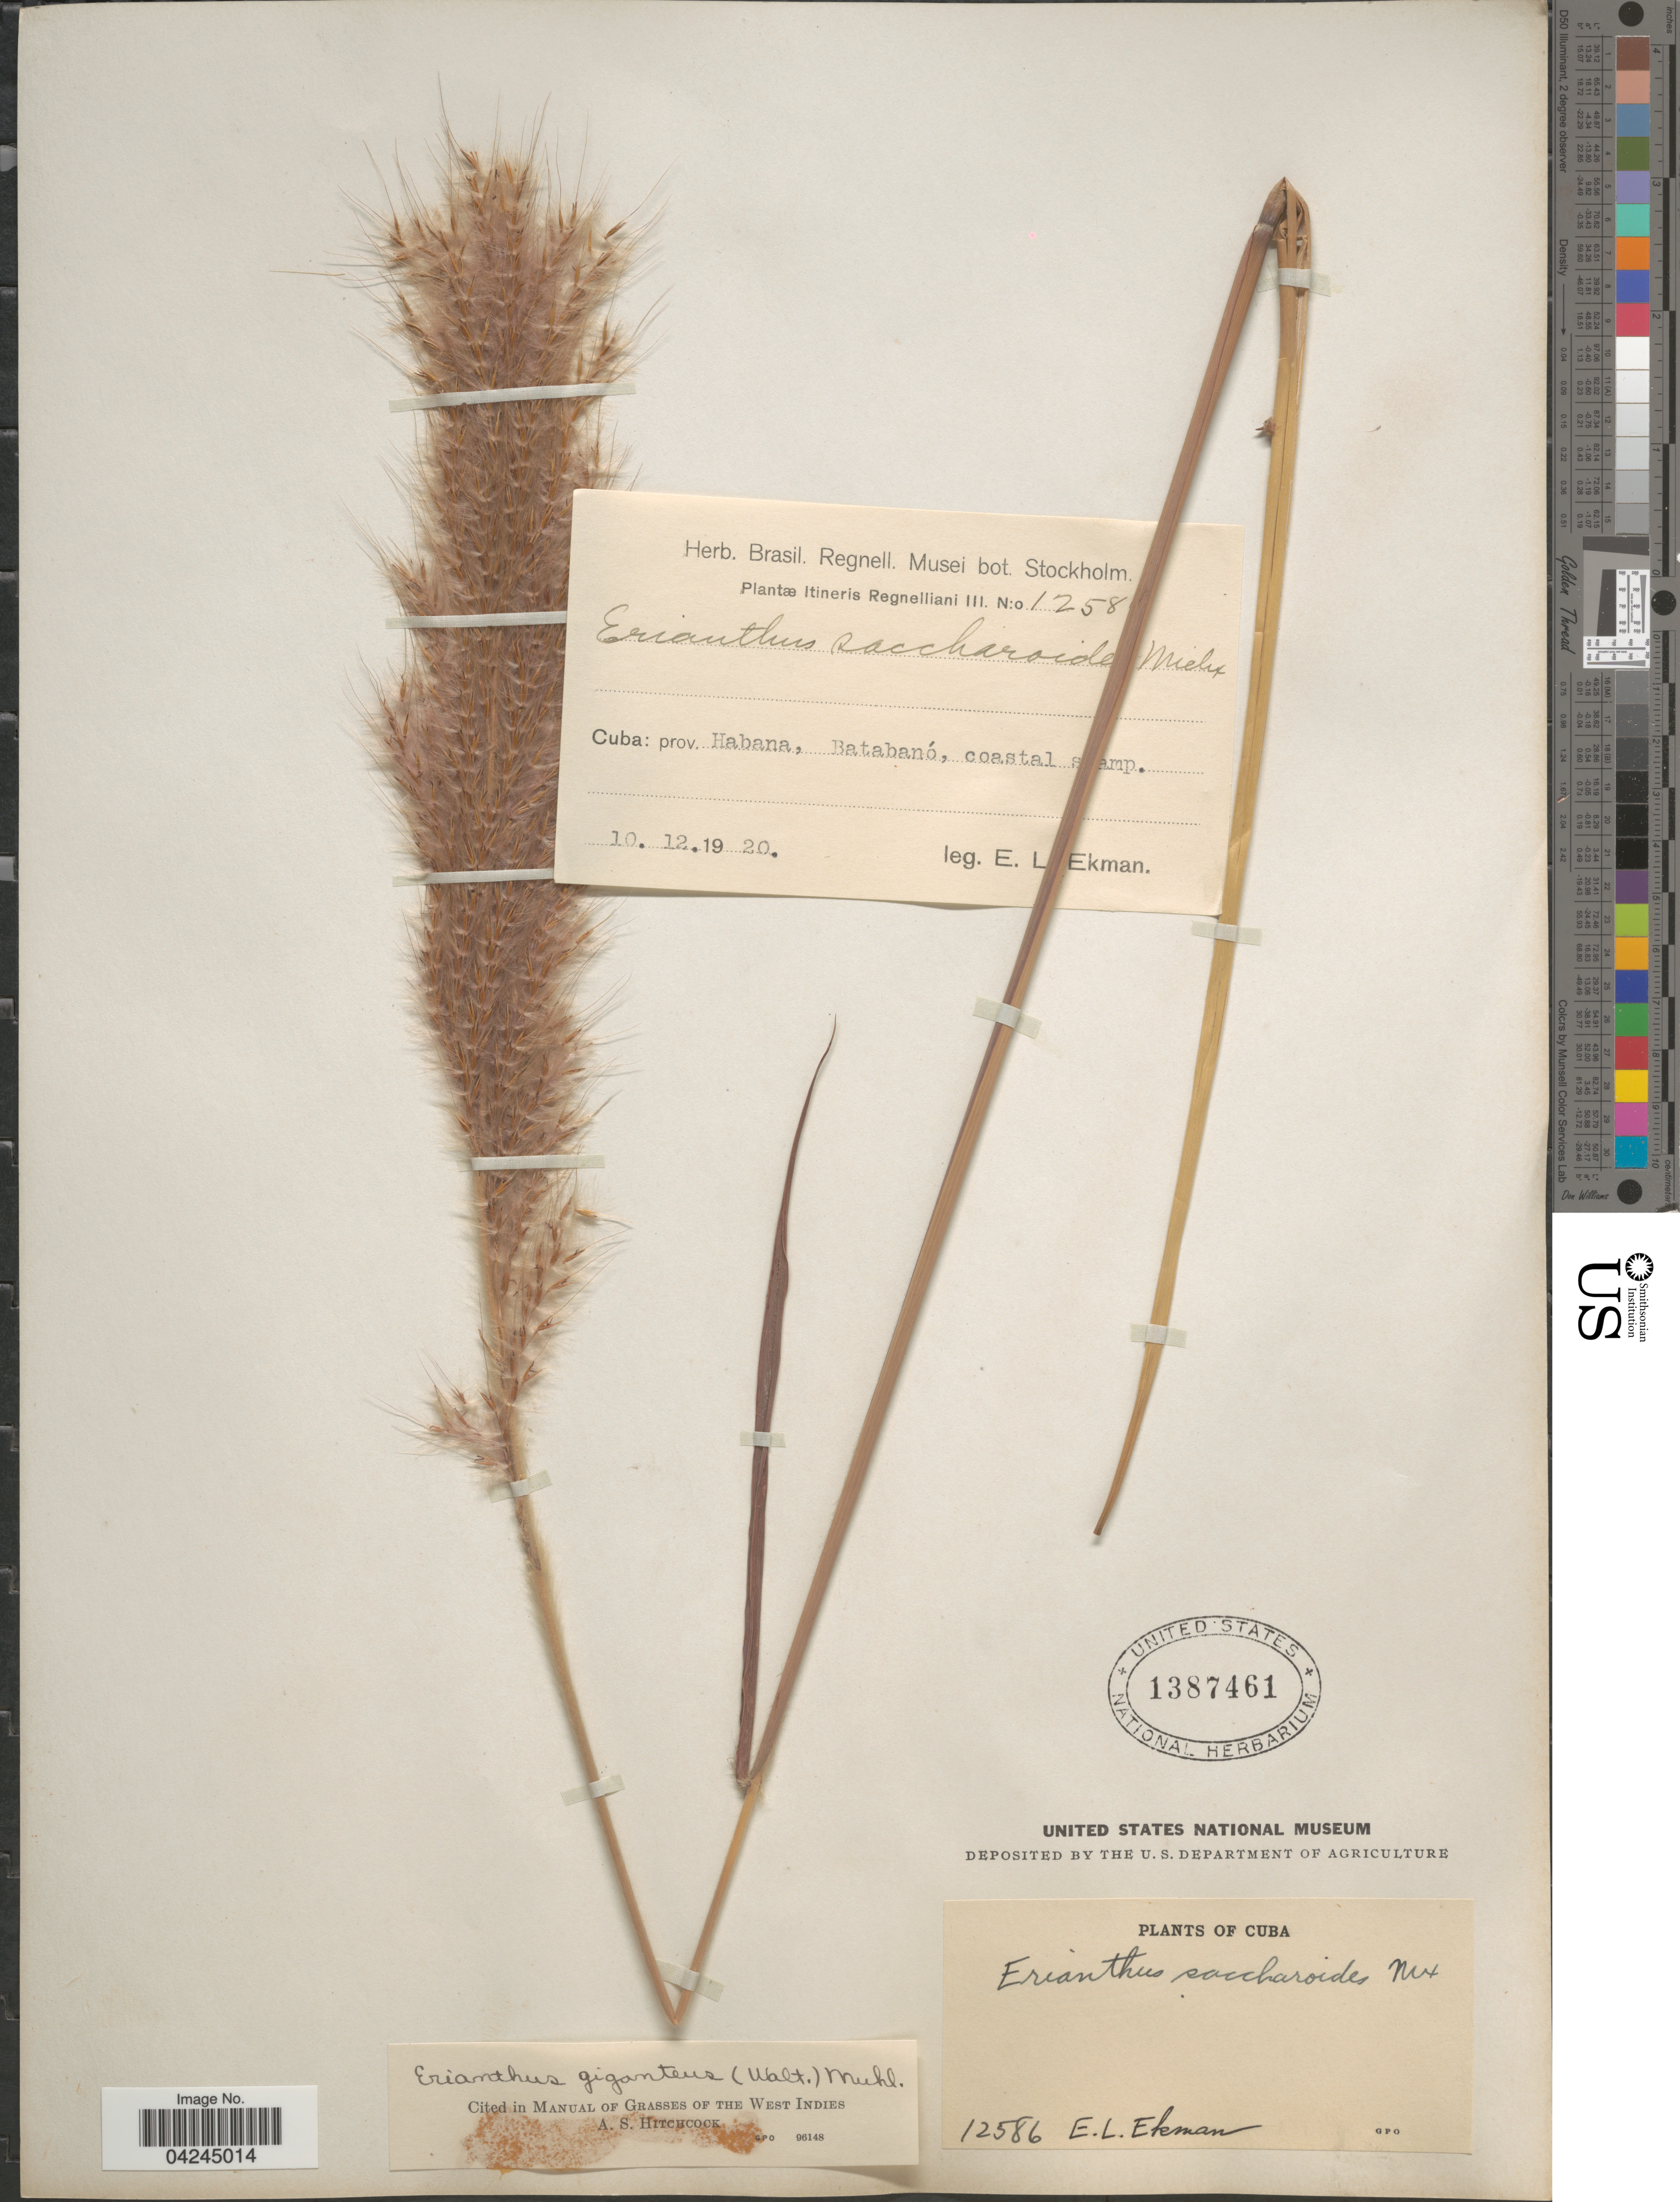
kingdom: Plantae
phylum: Tracheophyta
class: Liliopsida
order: Poales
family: Poaceae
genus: Erianthus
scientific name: Erianthus giganteus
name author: (Walter) P. Beauv.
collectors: E. L. Ekman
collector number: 12586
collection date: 1920-12-10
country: Cuba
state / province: La Habana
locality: Itineris Regnelliani III. Prov. Habana, Batabanó, coastal swamp.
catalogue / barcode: US 1387461